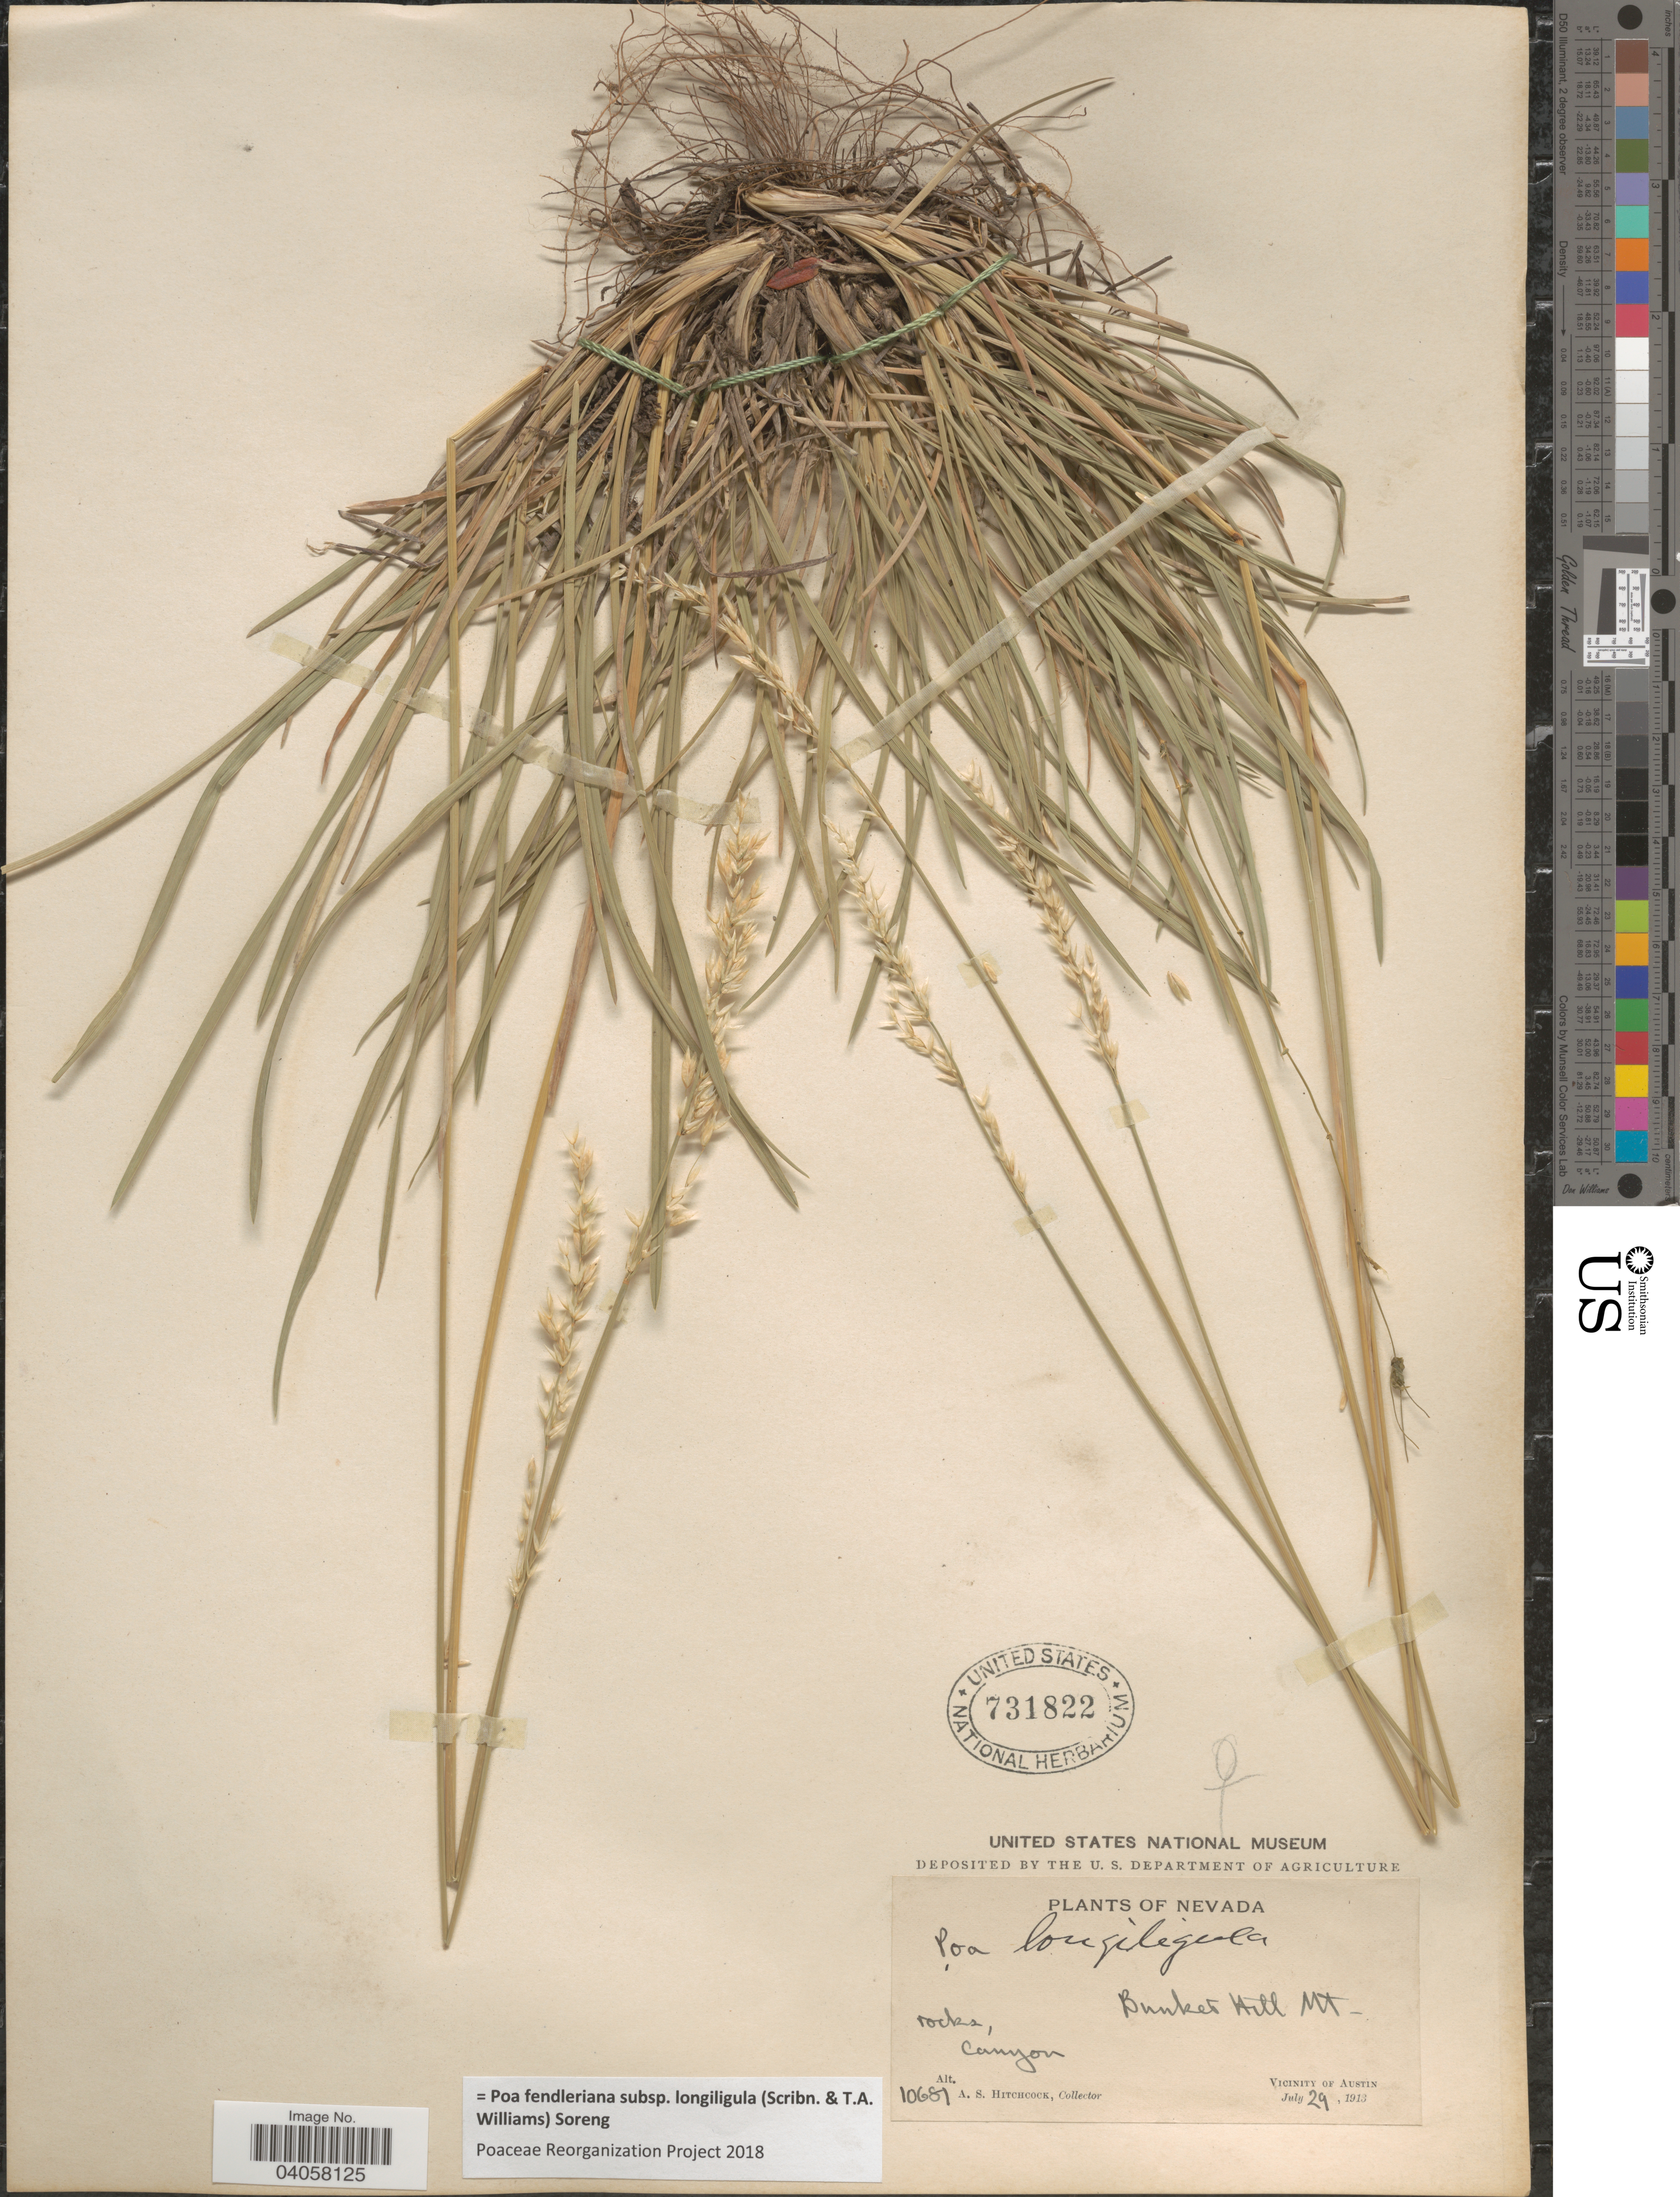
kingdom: Plantae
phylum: Tracheophyta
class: Liliopsida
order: Poales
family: Poaceae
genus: Poa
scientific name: Poa fendleriana subsp. longiligula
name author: (Scribn. & T.A. Williams) Soreng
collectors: A. S. Hitchcock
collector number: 10681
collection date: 1913-07-29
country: United States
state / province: Nevada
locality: Bunker Hill Mt. Canyon. Vicinity of Austin.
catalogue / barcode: US 731822